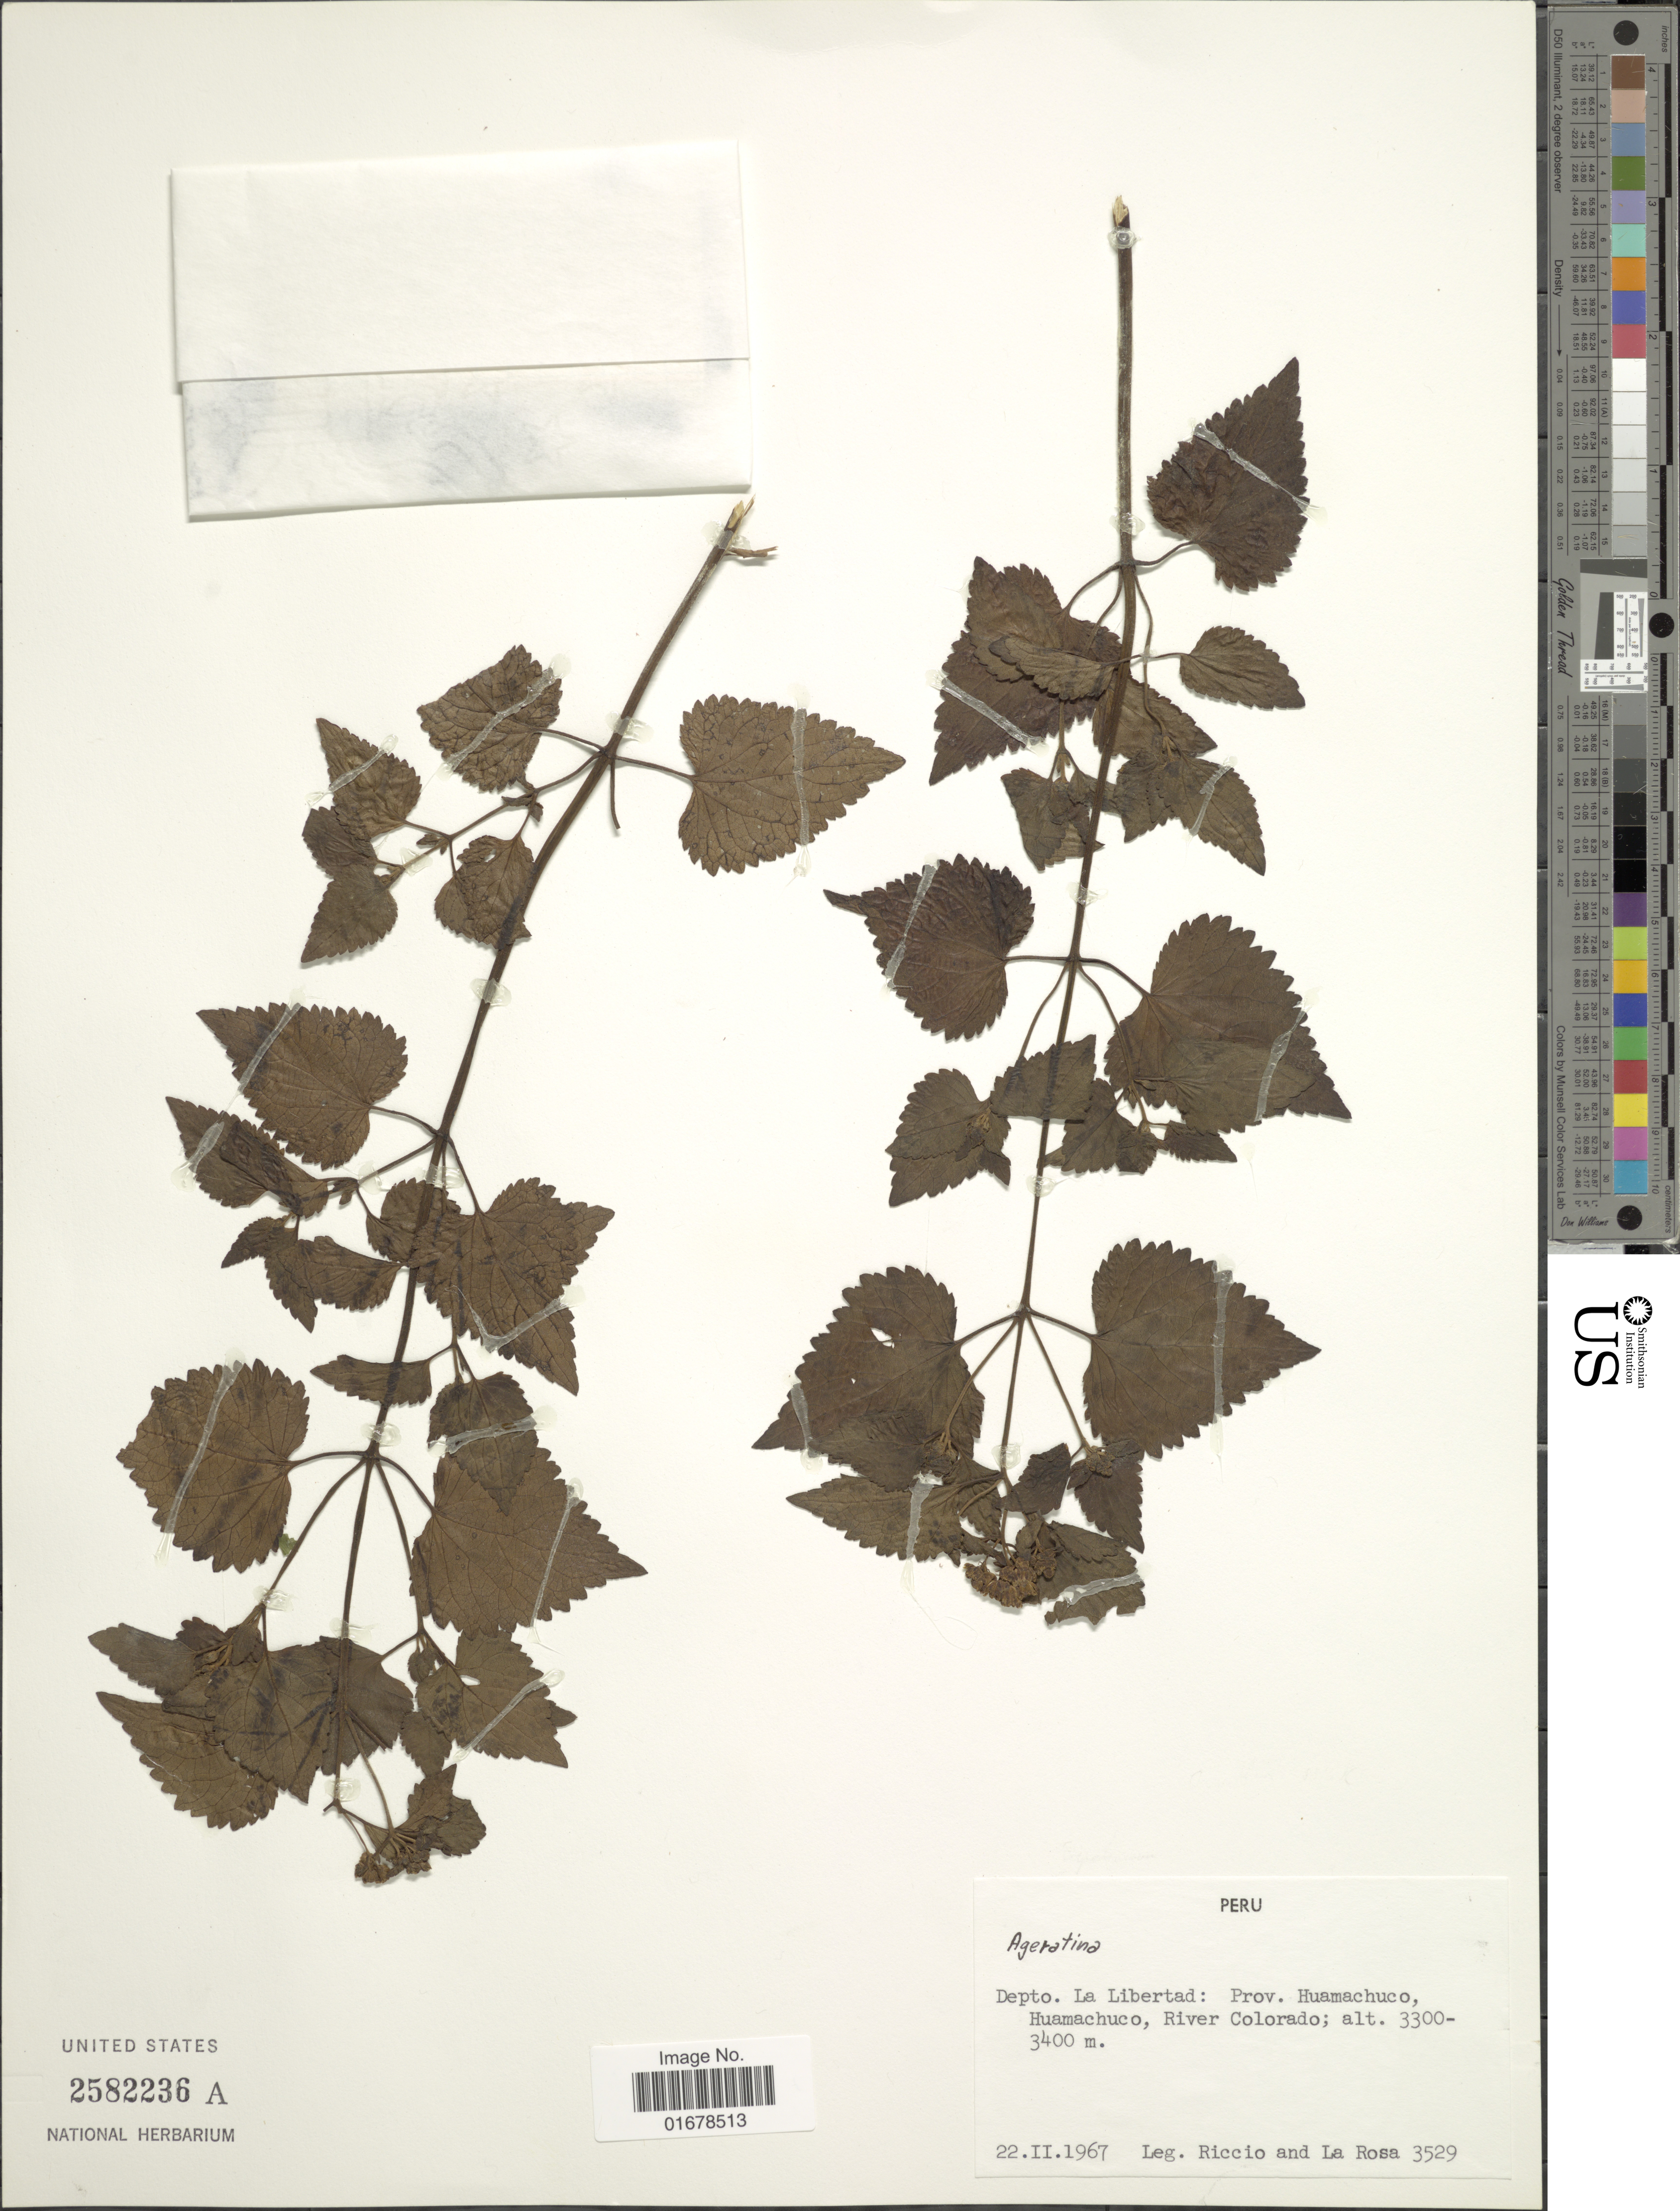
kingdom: Plantae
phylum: Tracheophyta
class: Magnoliopsida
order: Asterales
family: Asteraceae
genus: Ageratina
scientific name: Ageratina sp.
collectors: M. Ricardi S. & -. La Rosa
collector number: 3529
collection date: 1967-02-22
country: Peru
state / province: La Libertad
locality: Depto. La Libertad, Prov. Huamachuco, Huamachuco, River Colorado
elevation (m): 3300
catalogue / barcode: US 2582236A